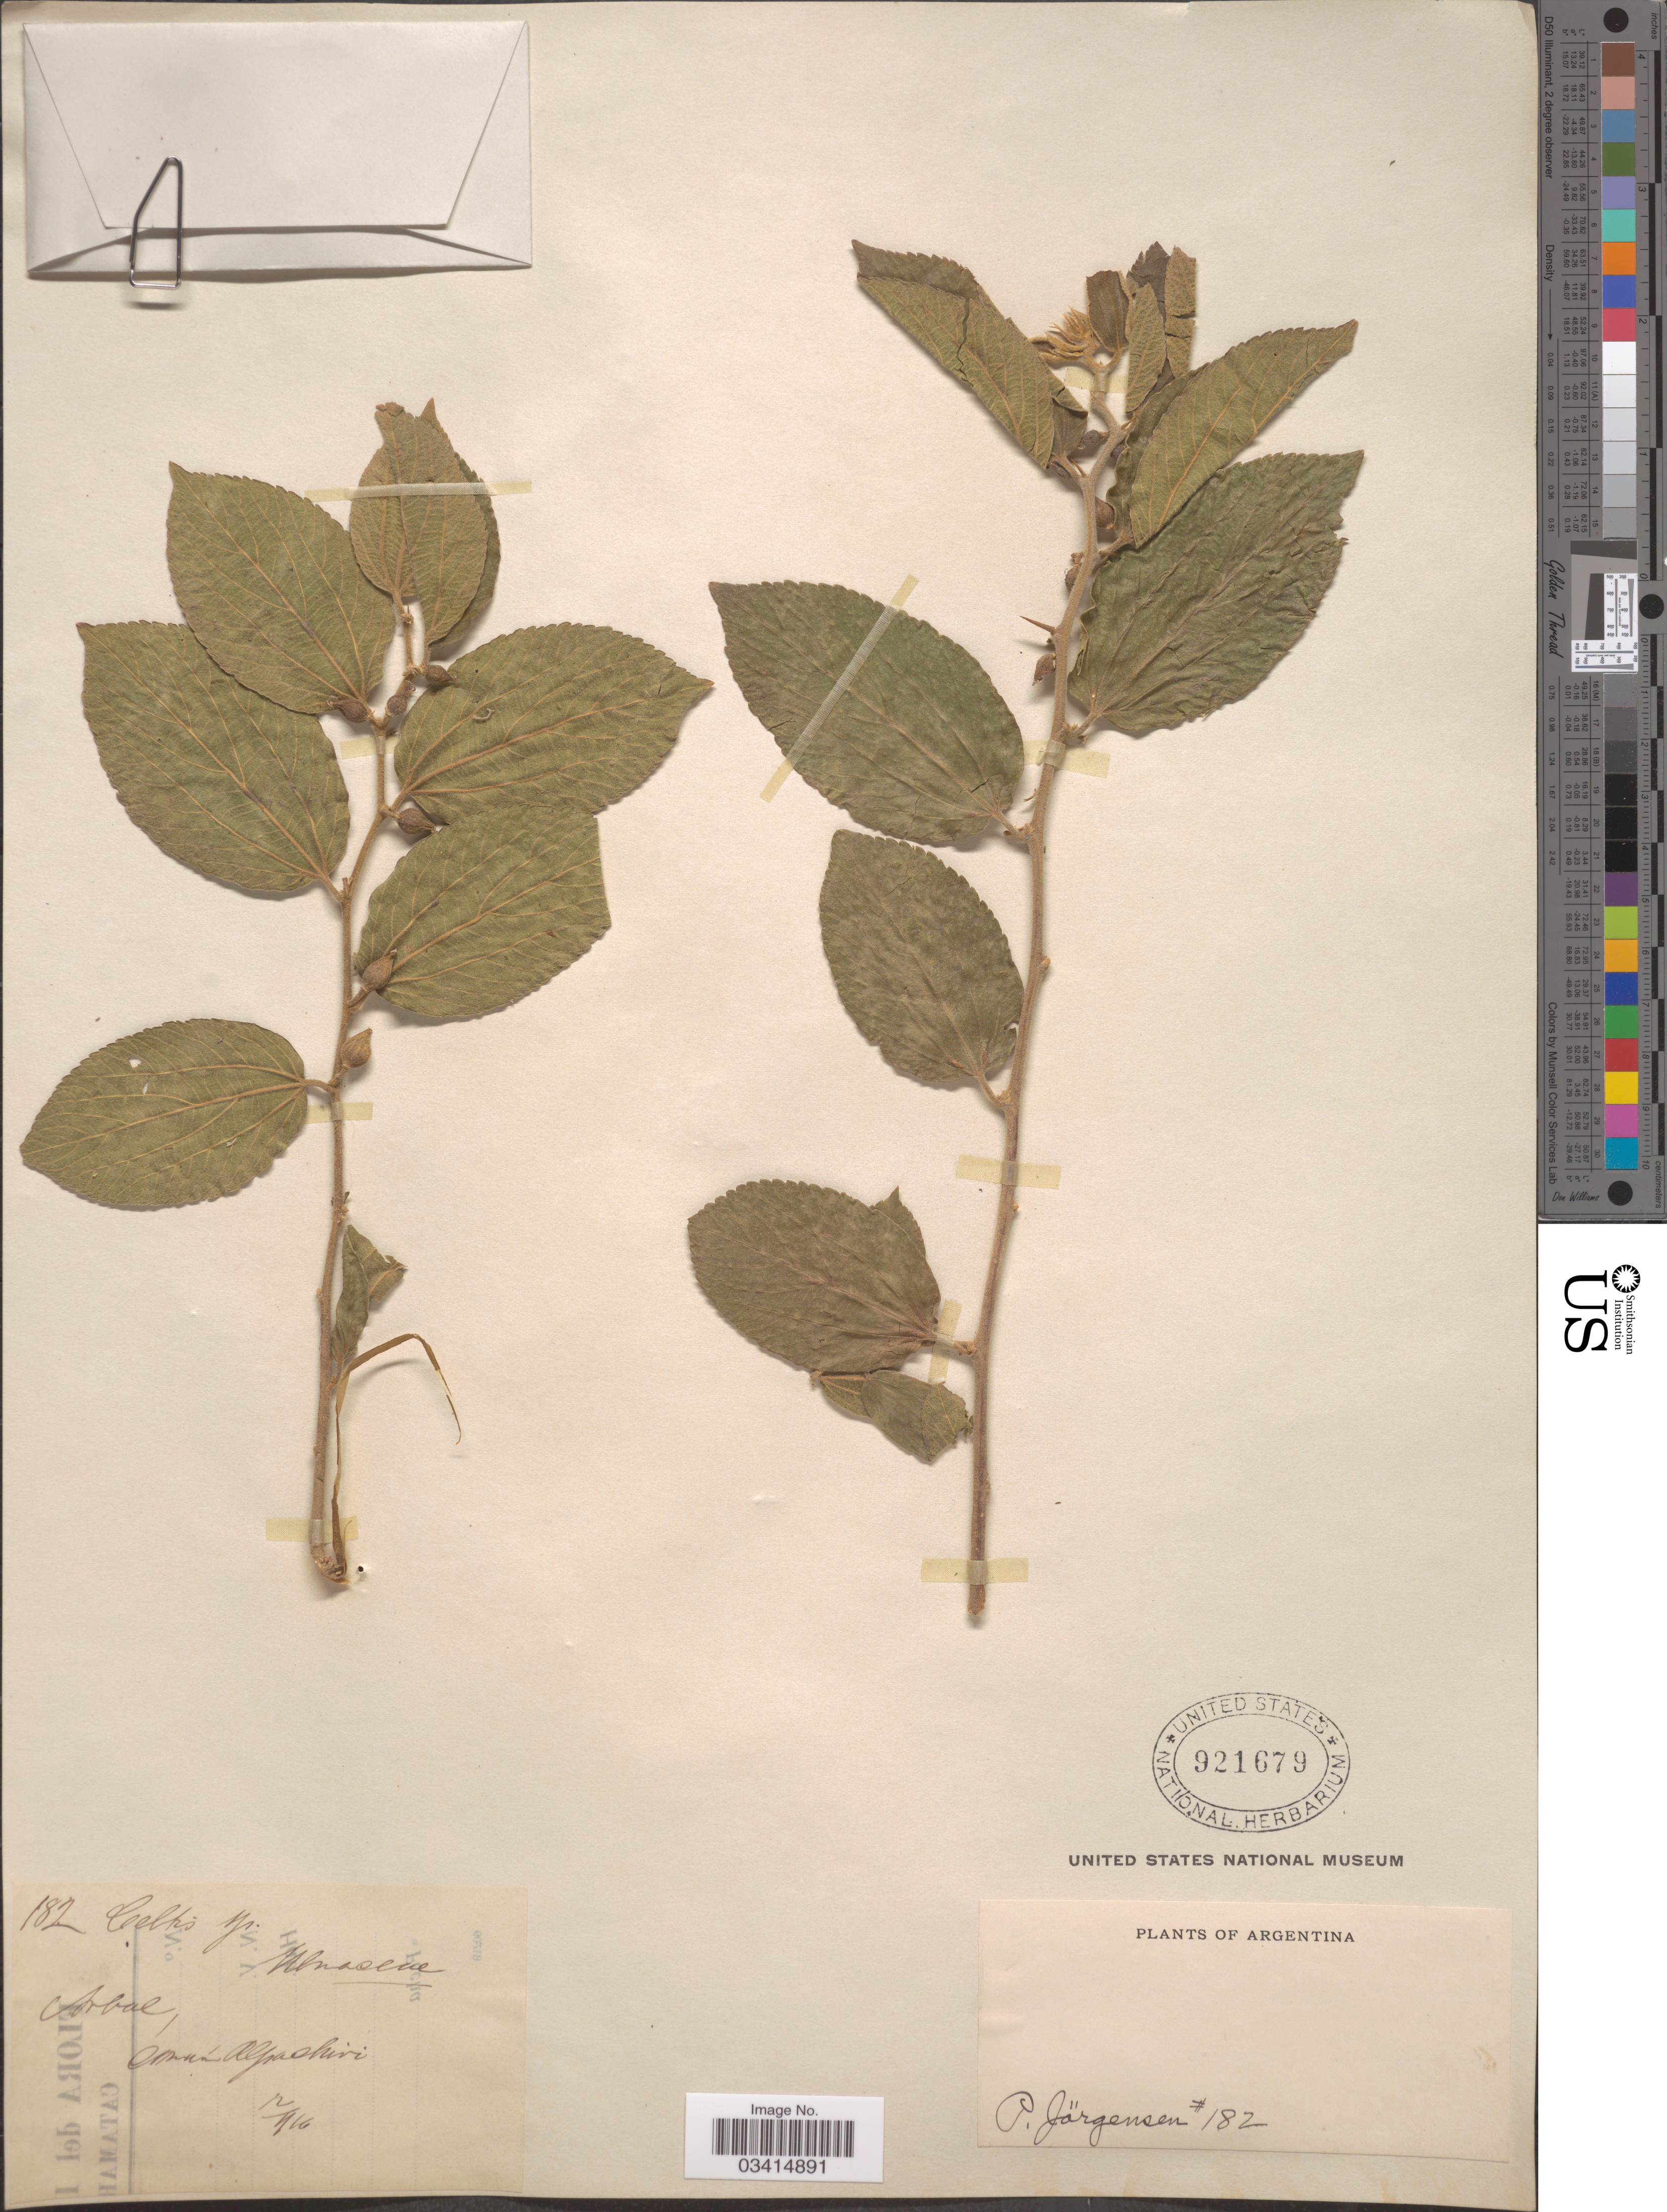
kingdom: Plantae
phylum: Tracheophyta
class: Magnoliopsida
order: Rosales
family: Cannabaceae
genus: Celtis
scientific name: Celtis pubescens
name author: (Kunth) Spreng.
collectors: P. Jörgensen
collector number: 182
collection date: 1916-12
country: Argentina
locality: Alpachiri.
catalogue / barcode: US 921679